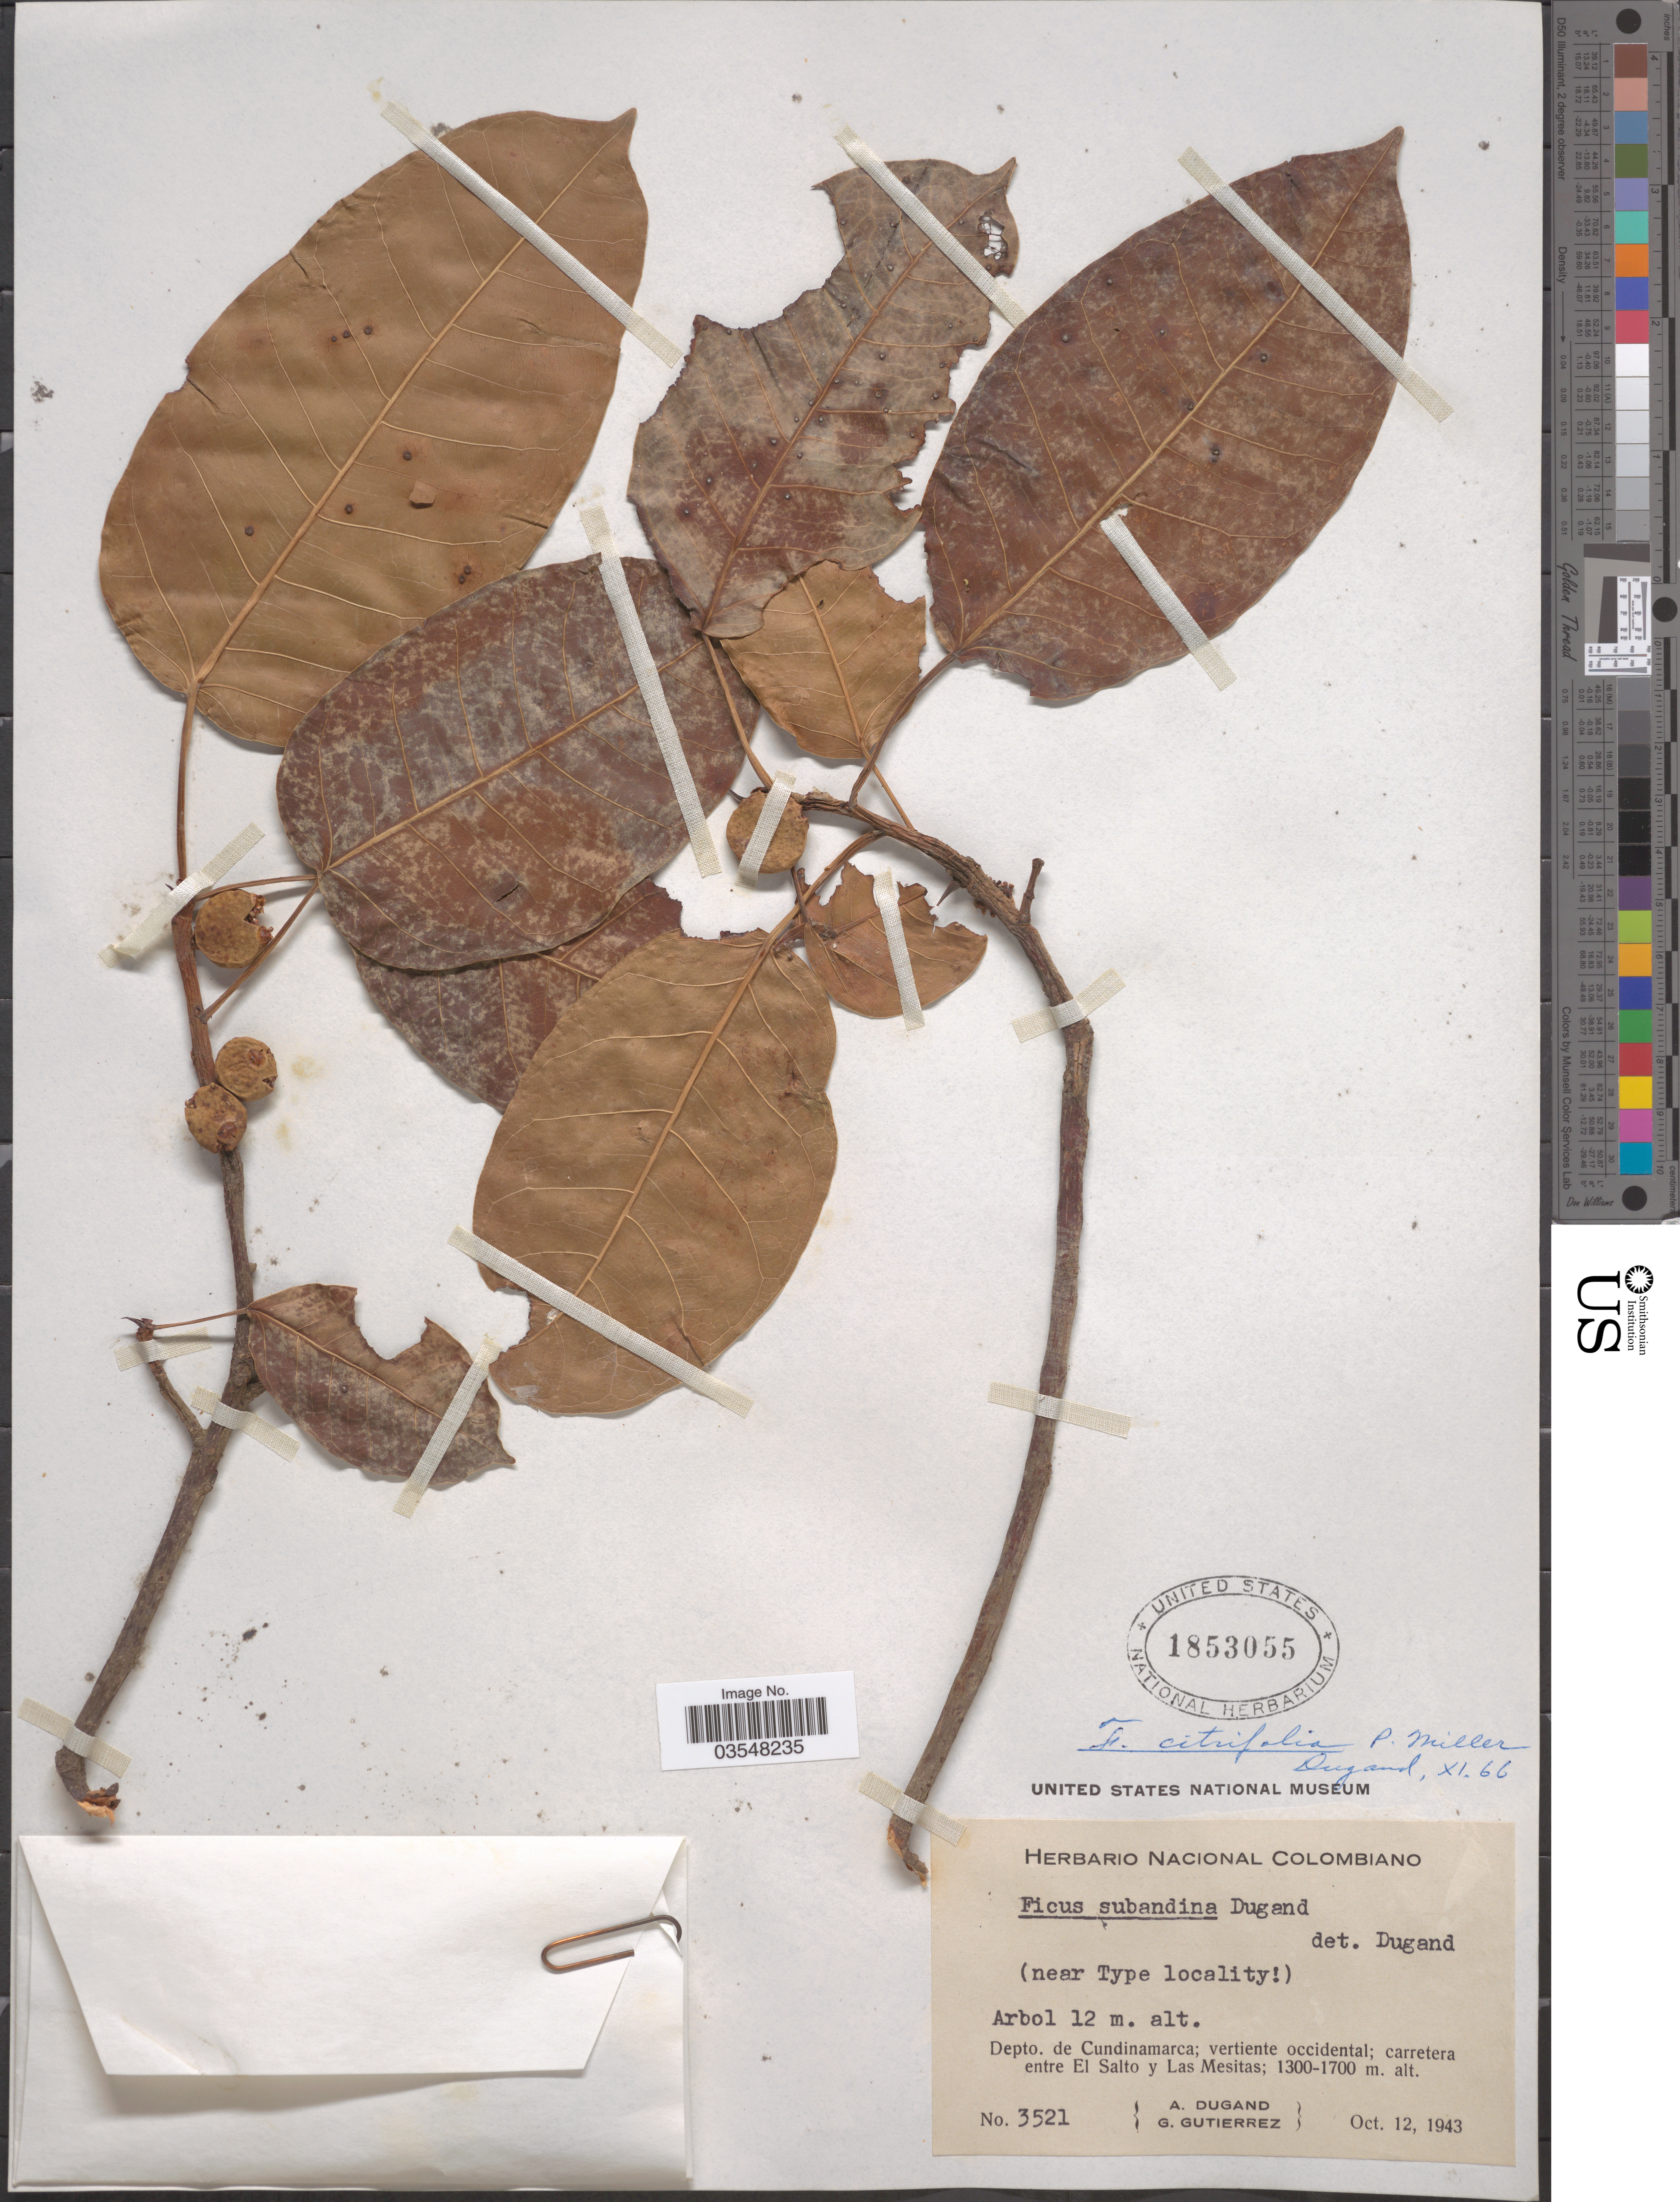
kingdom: Plantae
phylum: Tracheophyta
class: Magnoliopsida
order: Rosales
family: Moraceae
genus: Ficus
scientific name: Ficus citrifolia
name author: Mill.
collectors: A. Dugand & G. Gutierrez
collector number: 3521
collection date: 1943-10-12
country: Colombia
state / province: Cundinamarca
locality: Depto. de Cundinamarca; vertiente occidental; carretera entre El Salto y Las Mesitas.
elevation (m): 1300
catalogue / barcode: US 1853055